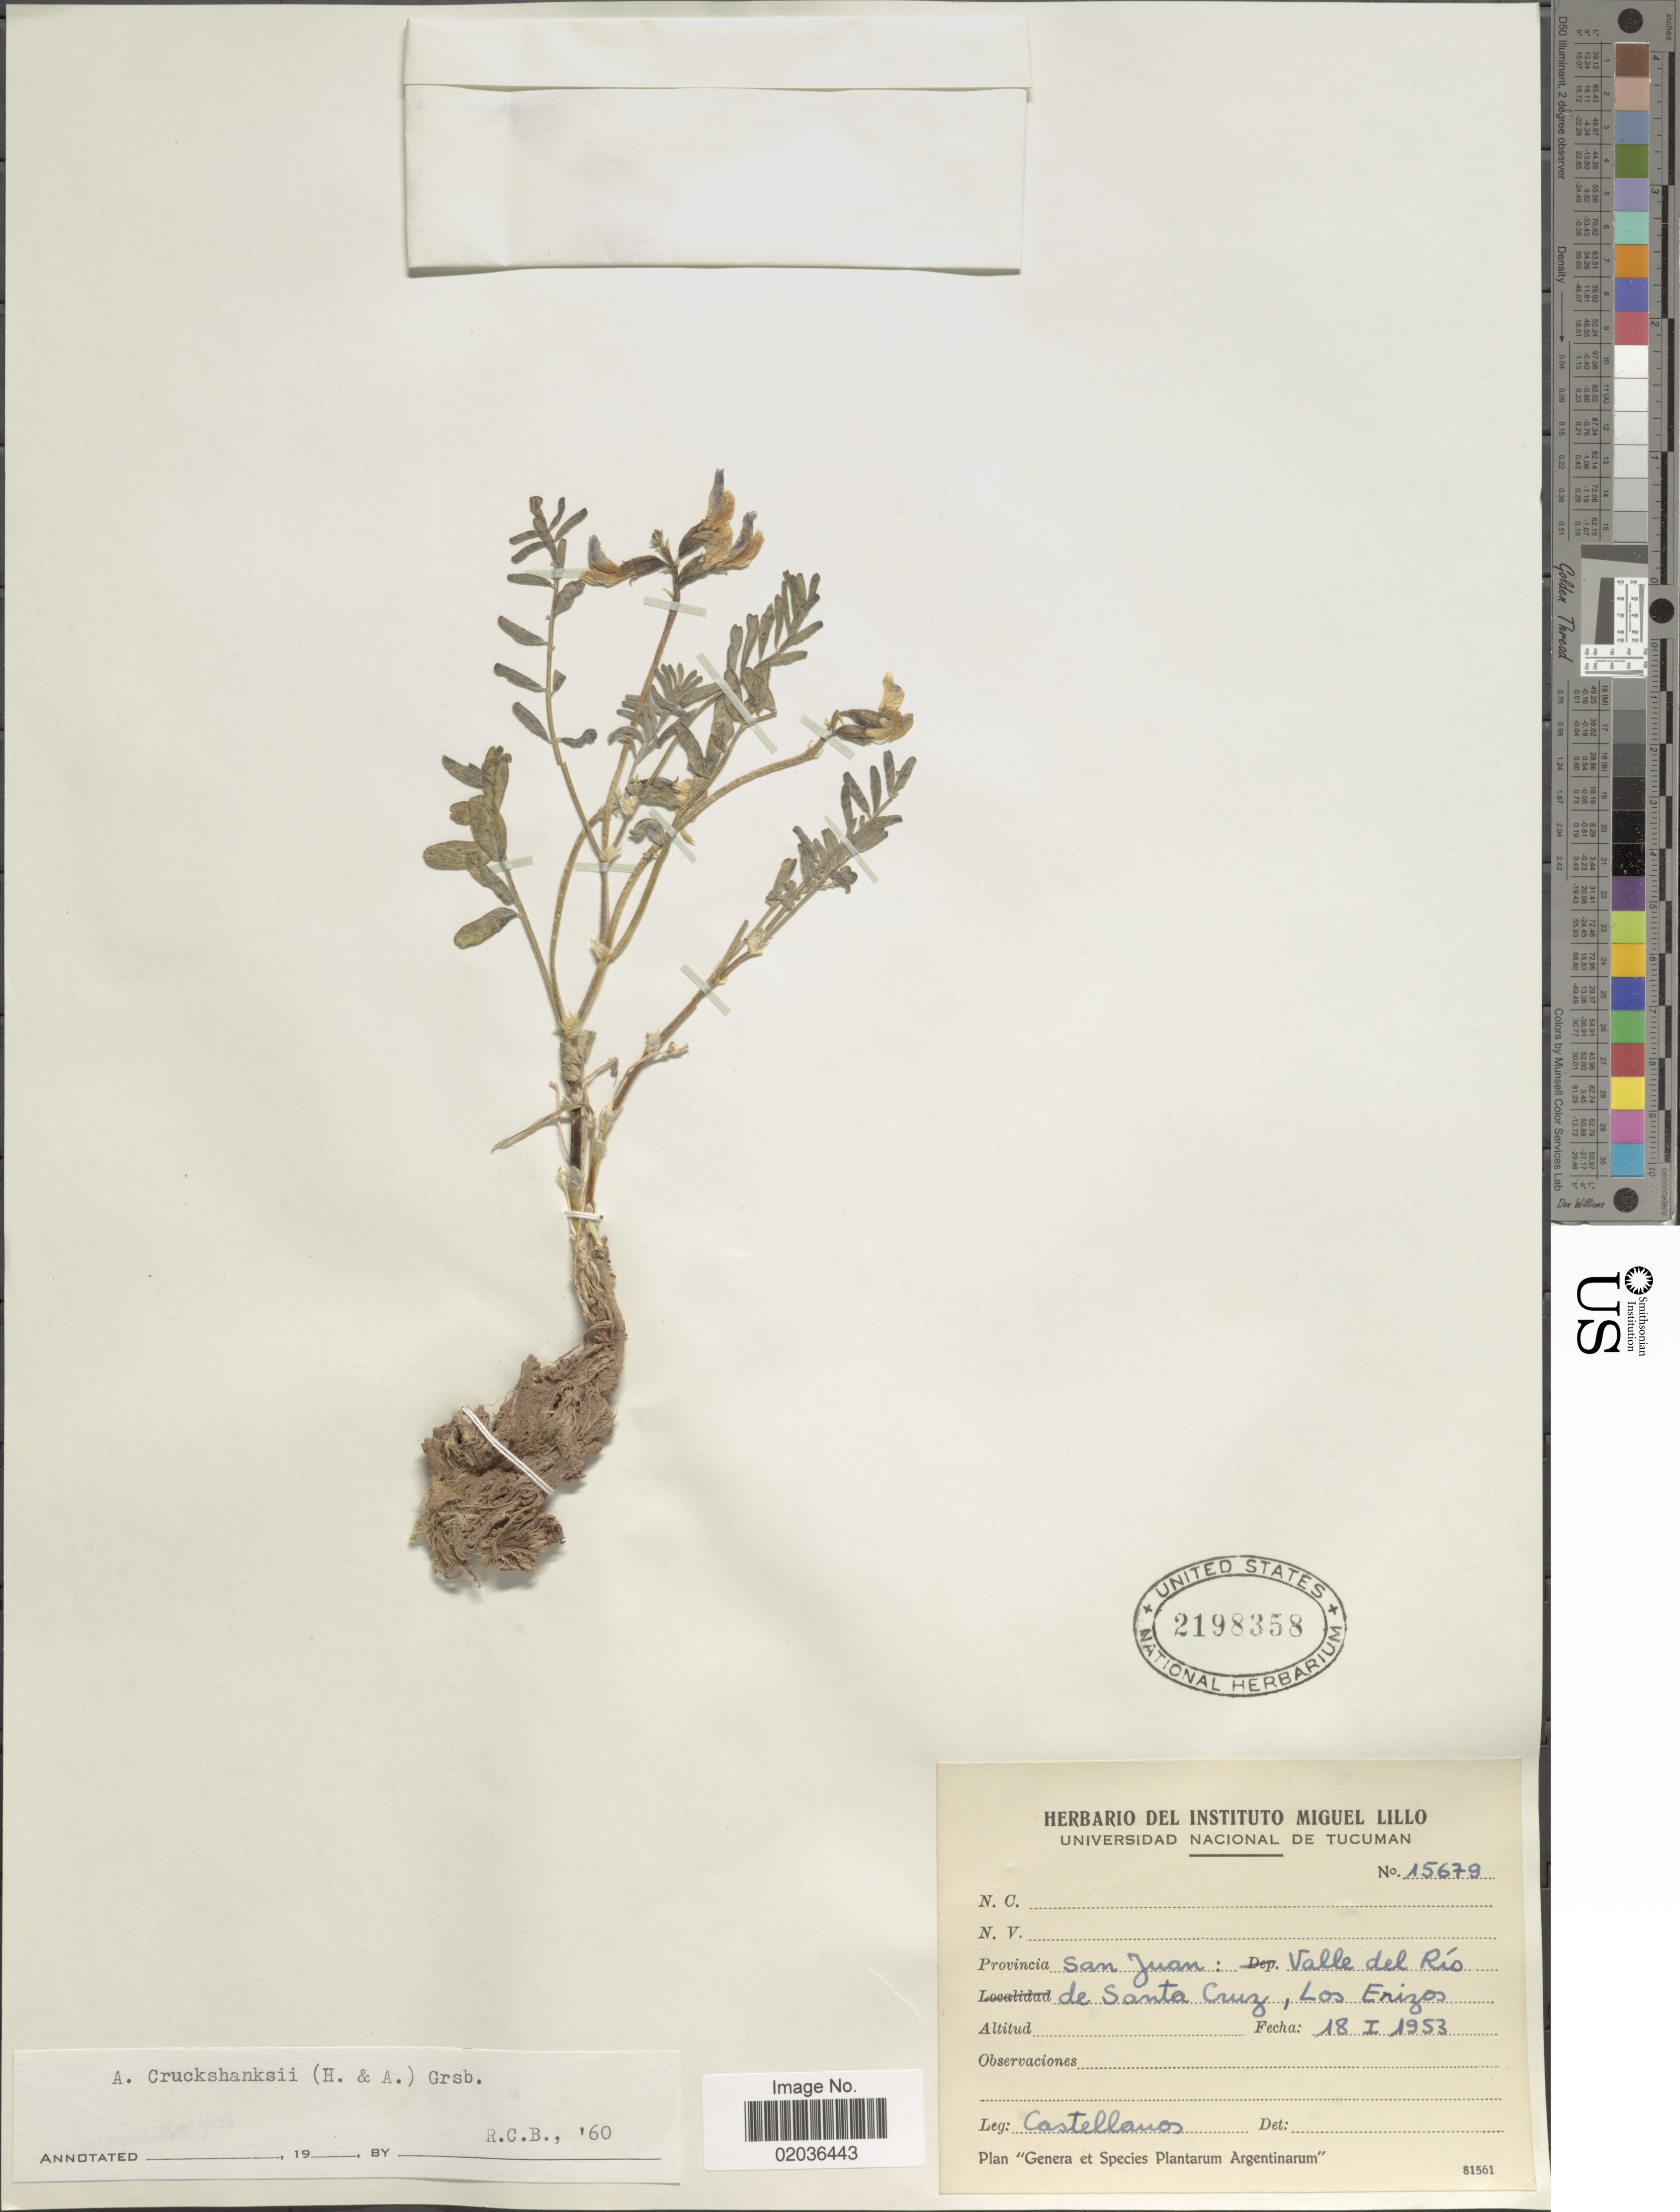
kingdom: Plantae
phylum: Tracheophyta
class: Magnoliopsida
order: Fabales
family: Fabaceae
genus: Astragalus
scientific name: Astragalus cruckshanksii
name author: (Hook. & Arn.) Griseb.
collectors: -- Castellanos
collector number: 15679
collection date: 1953-01-18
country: Argentina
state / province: San Juan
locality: Valle del Rio de Santa Cruz, Los Erizos.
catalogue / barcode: US 2198358